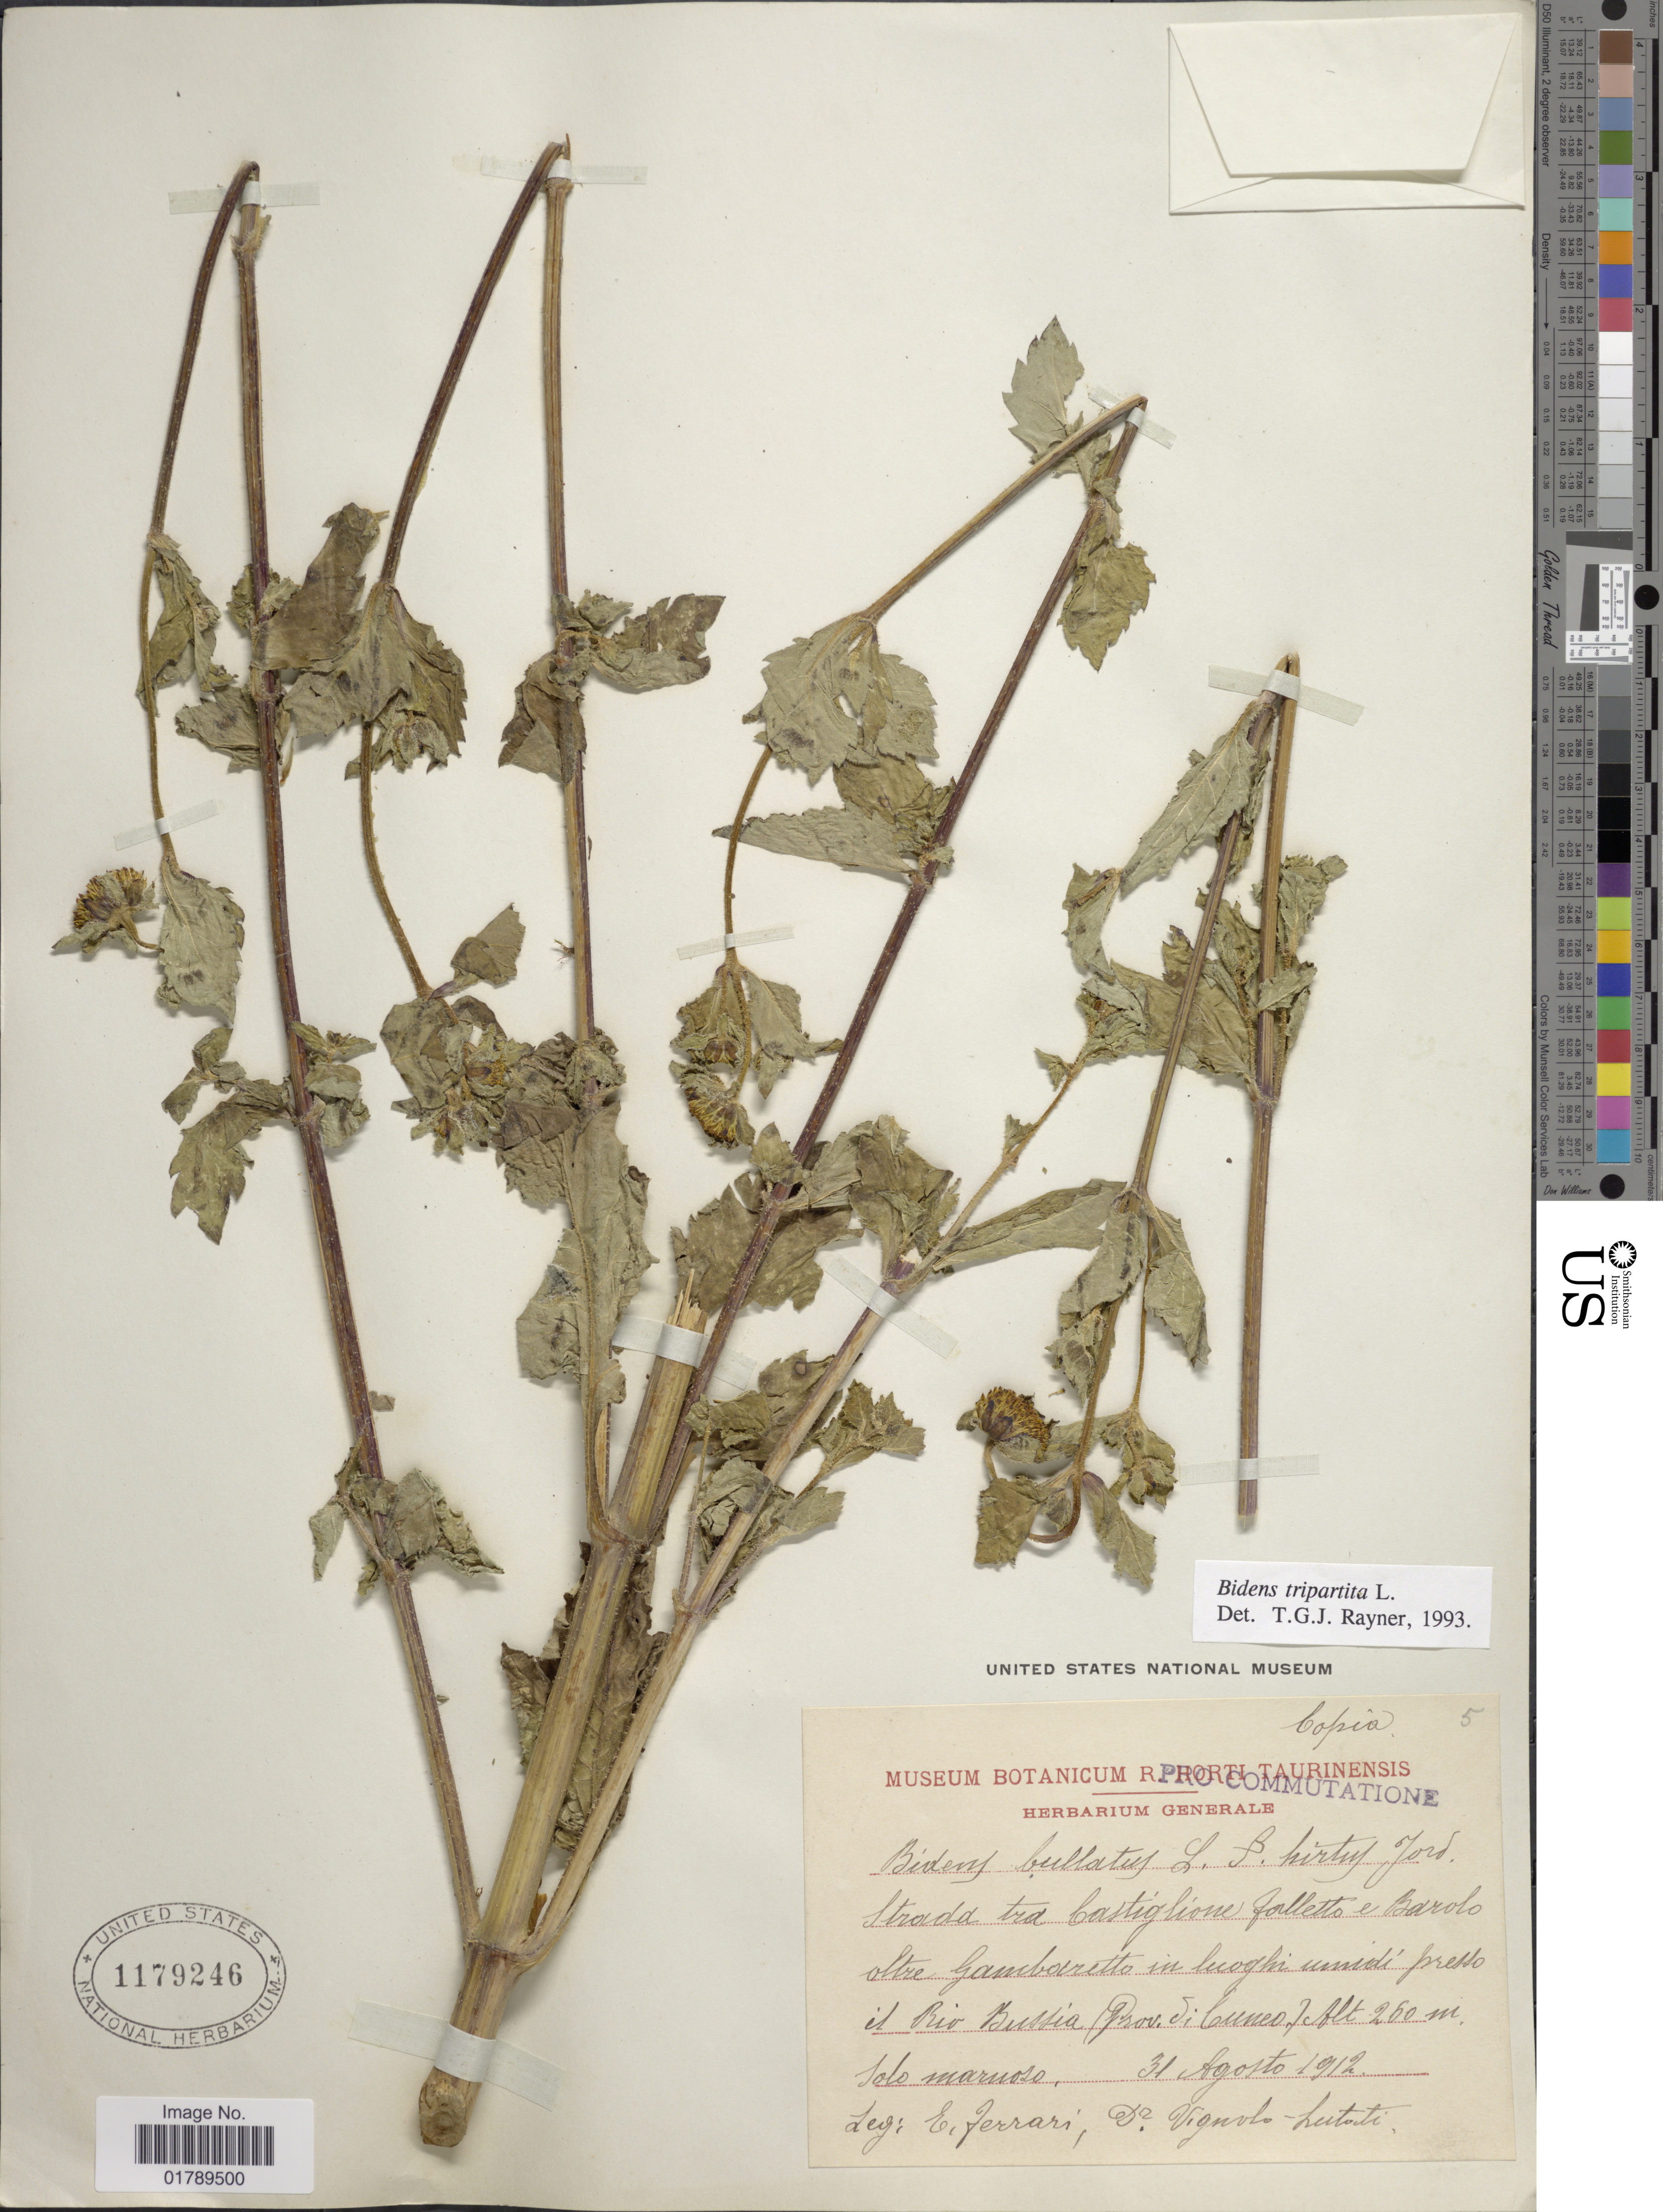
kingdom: Plantae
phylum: Tracheophyta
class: Magnoliopsida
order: Asterales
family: Asteraceae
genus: Bidens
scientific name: Bidens tripartita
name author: L.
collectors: E. Ferrari & F. Vignolo-Lutati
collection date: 1912-08-21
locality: Strada tra Castiglione Forletto e Barolo oltre Gambotretto in lecoghi umidi presso il Rio Bussia (Prov. d. Cuneo)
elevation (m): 260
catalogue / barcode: US 1179246